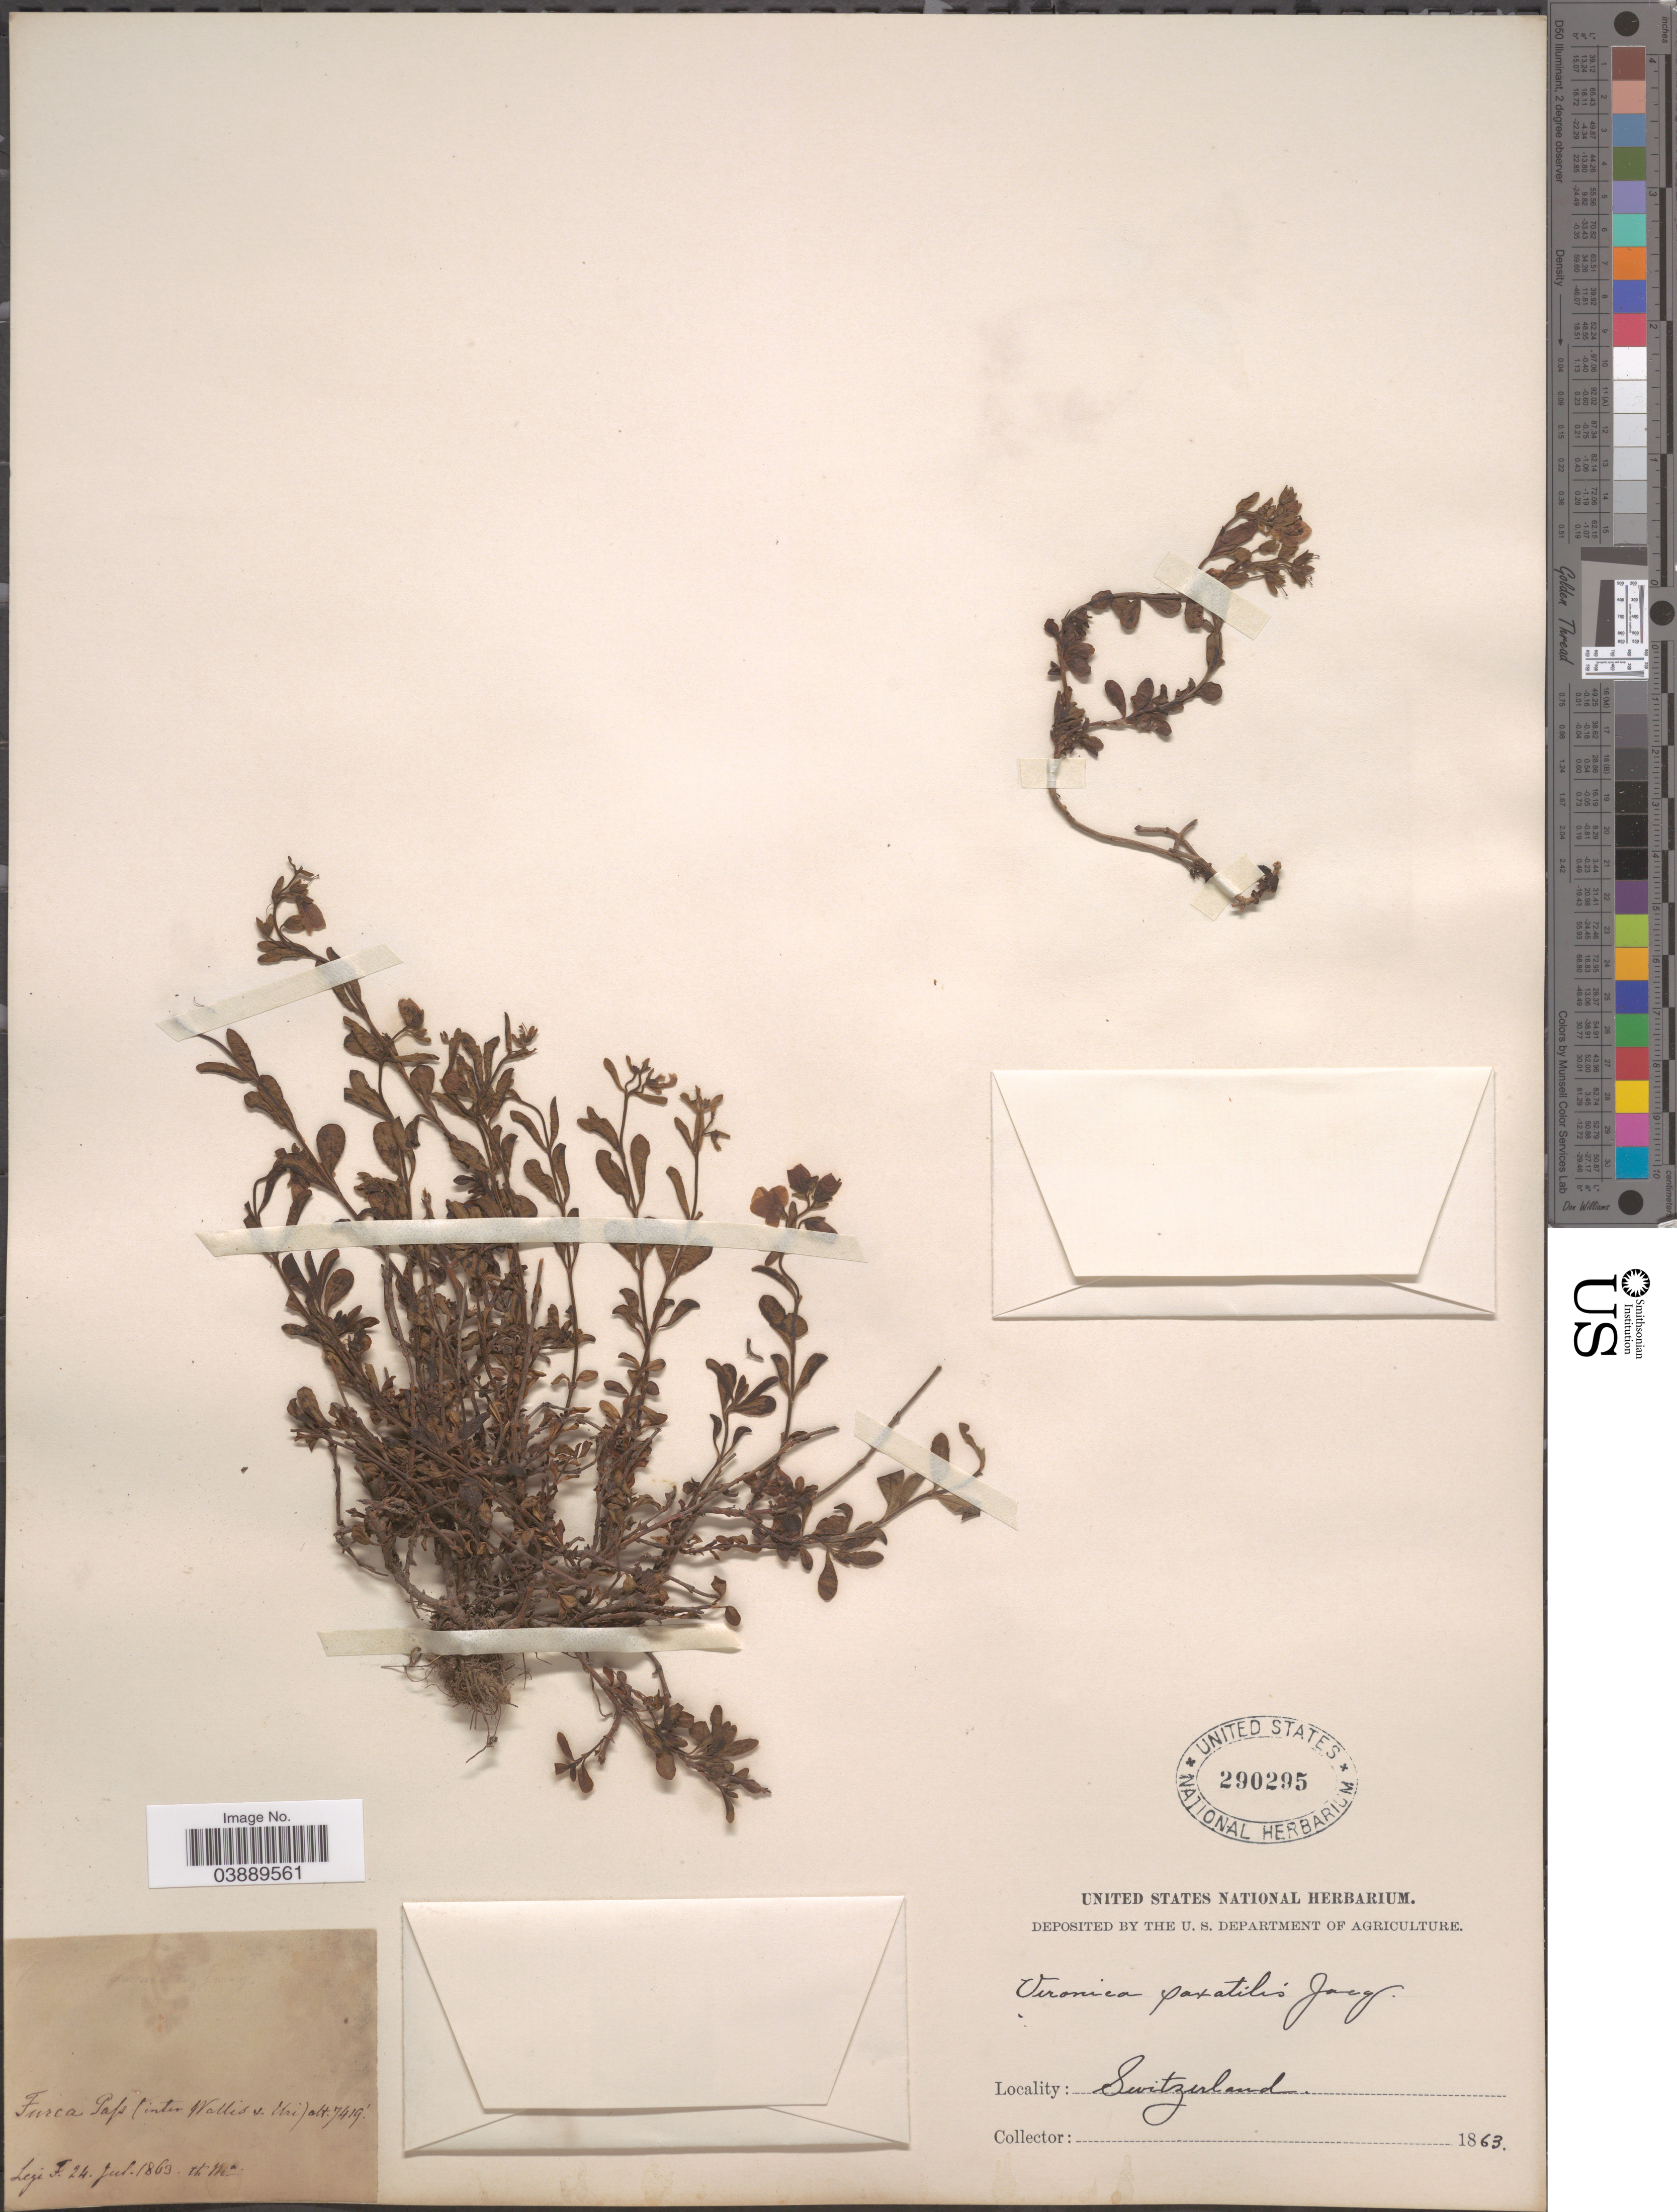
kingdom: Plantae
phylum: Tracheophyta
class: Magnoliopsida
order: Lamiales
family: Plantaginaceae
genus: Veronica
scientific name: Veronica saxatilis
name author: Scop.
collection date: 1863-07-24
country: Switzerland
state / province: Valais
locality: Furca Pass (inter Wallis & Uri).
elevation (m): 2261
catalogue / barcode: US 290295